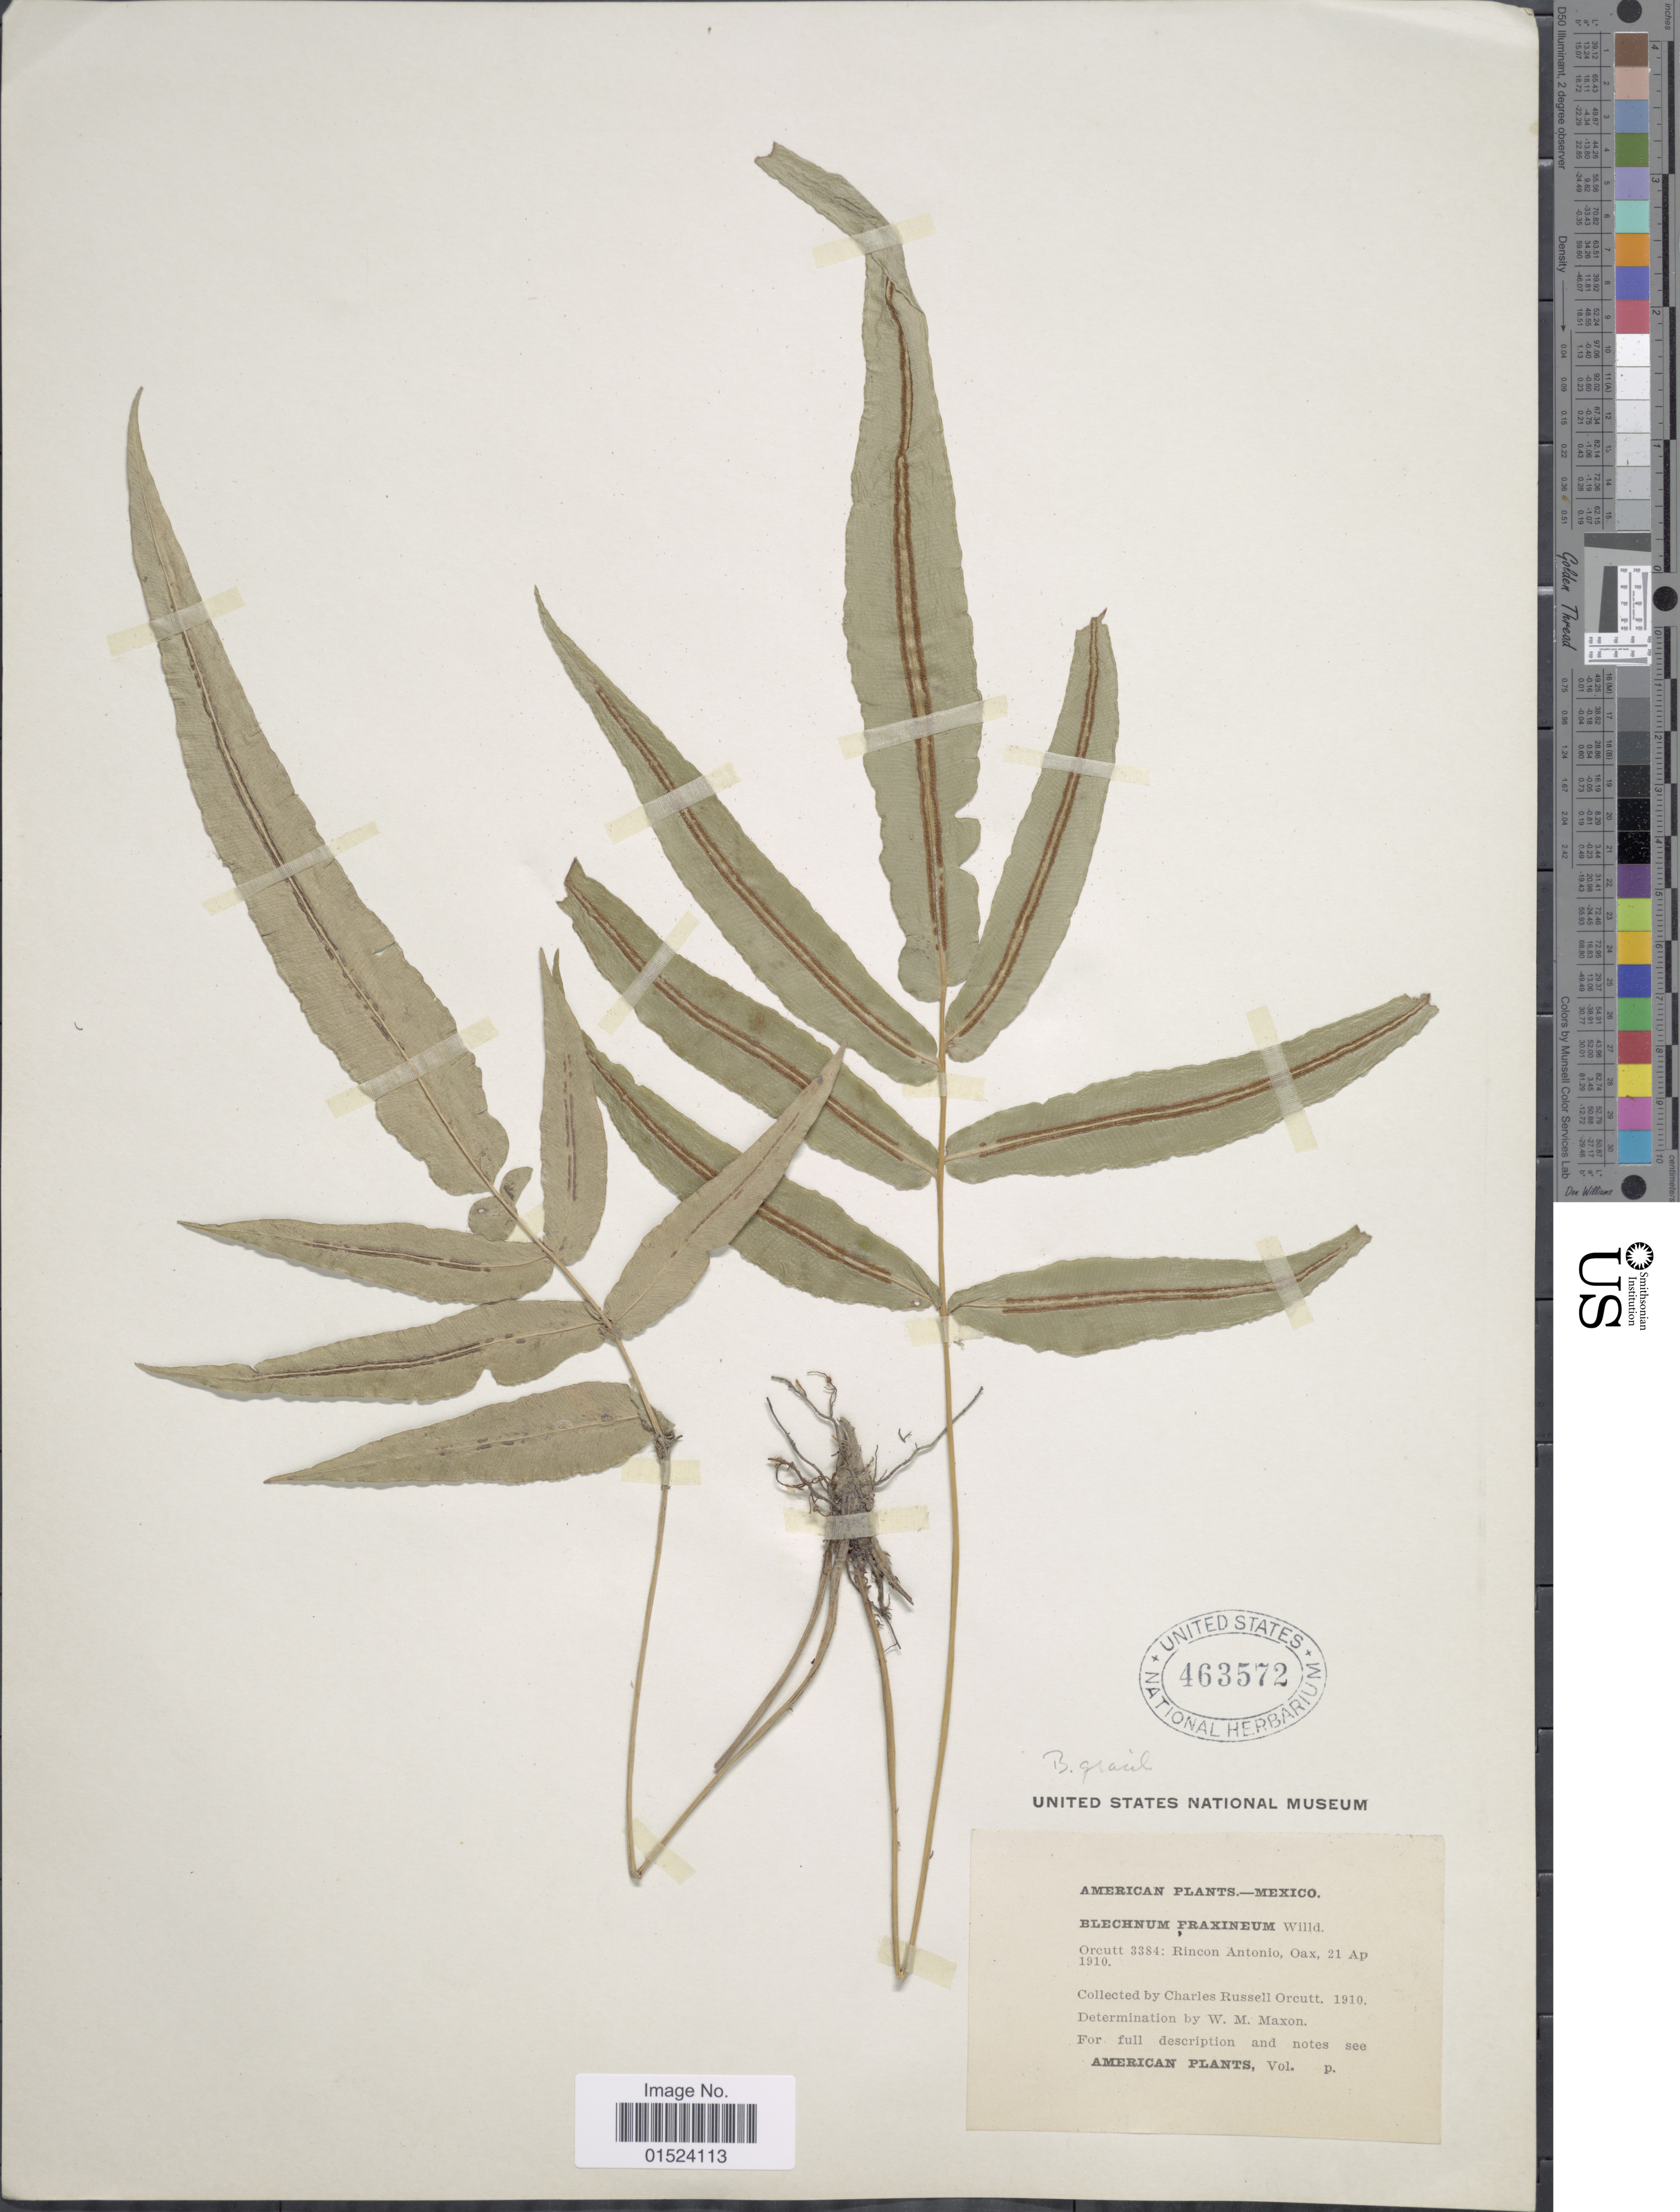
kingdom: Plantae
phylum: Tracheophyta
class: Polypodiopsida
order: Polypodiales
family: Blechnaceae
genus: Blechnum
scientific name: Blechnum gracile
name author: Kaulf.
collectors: C. R. Orcutt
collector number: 3384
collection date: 1910-04-21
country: Mexico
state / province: Oaxaca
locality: Rincon Antonio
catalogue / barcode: US 463572